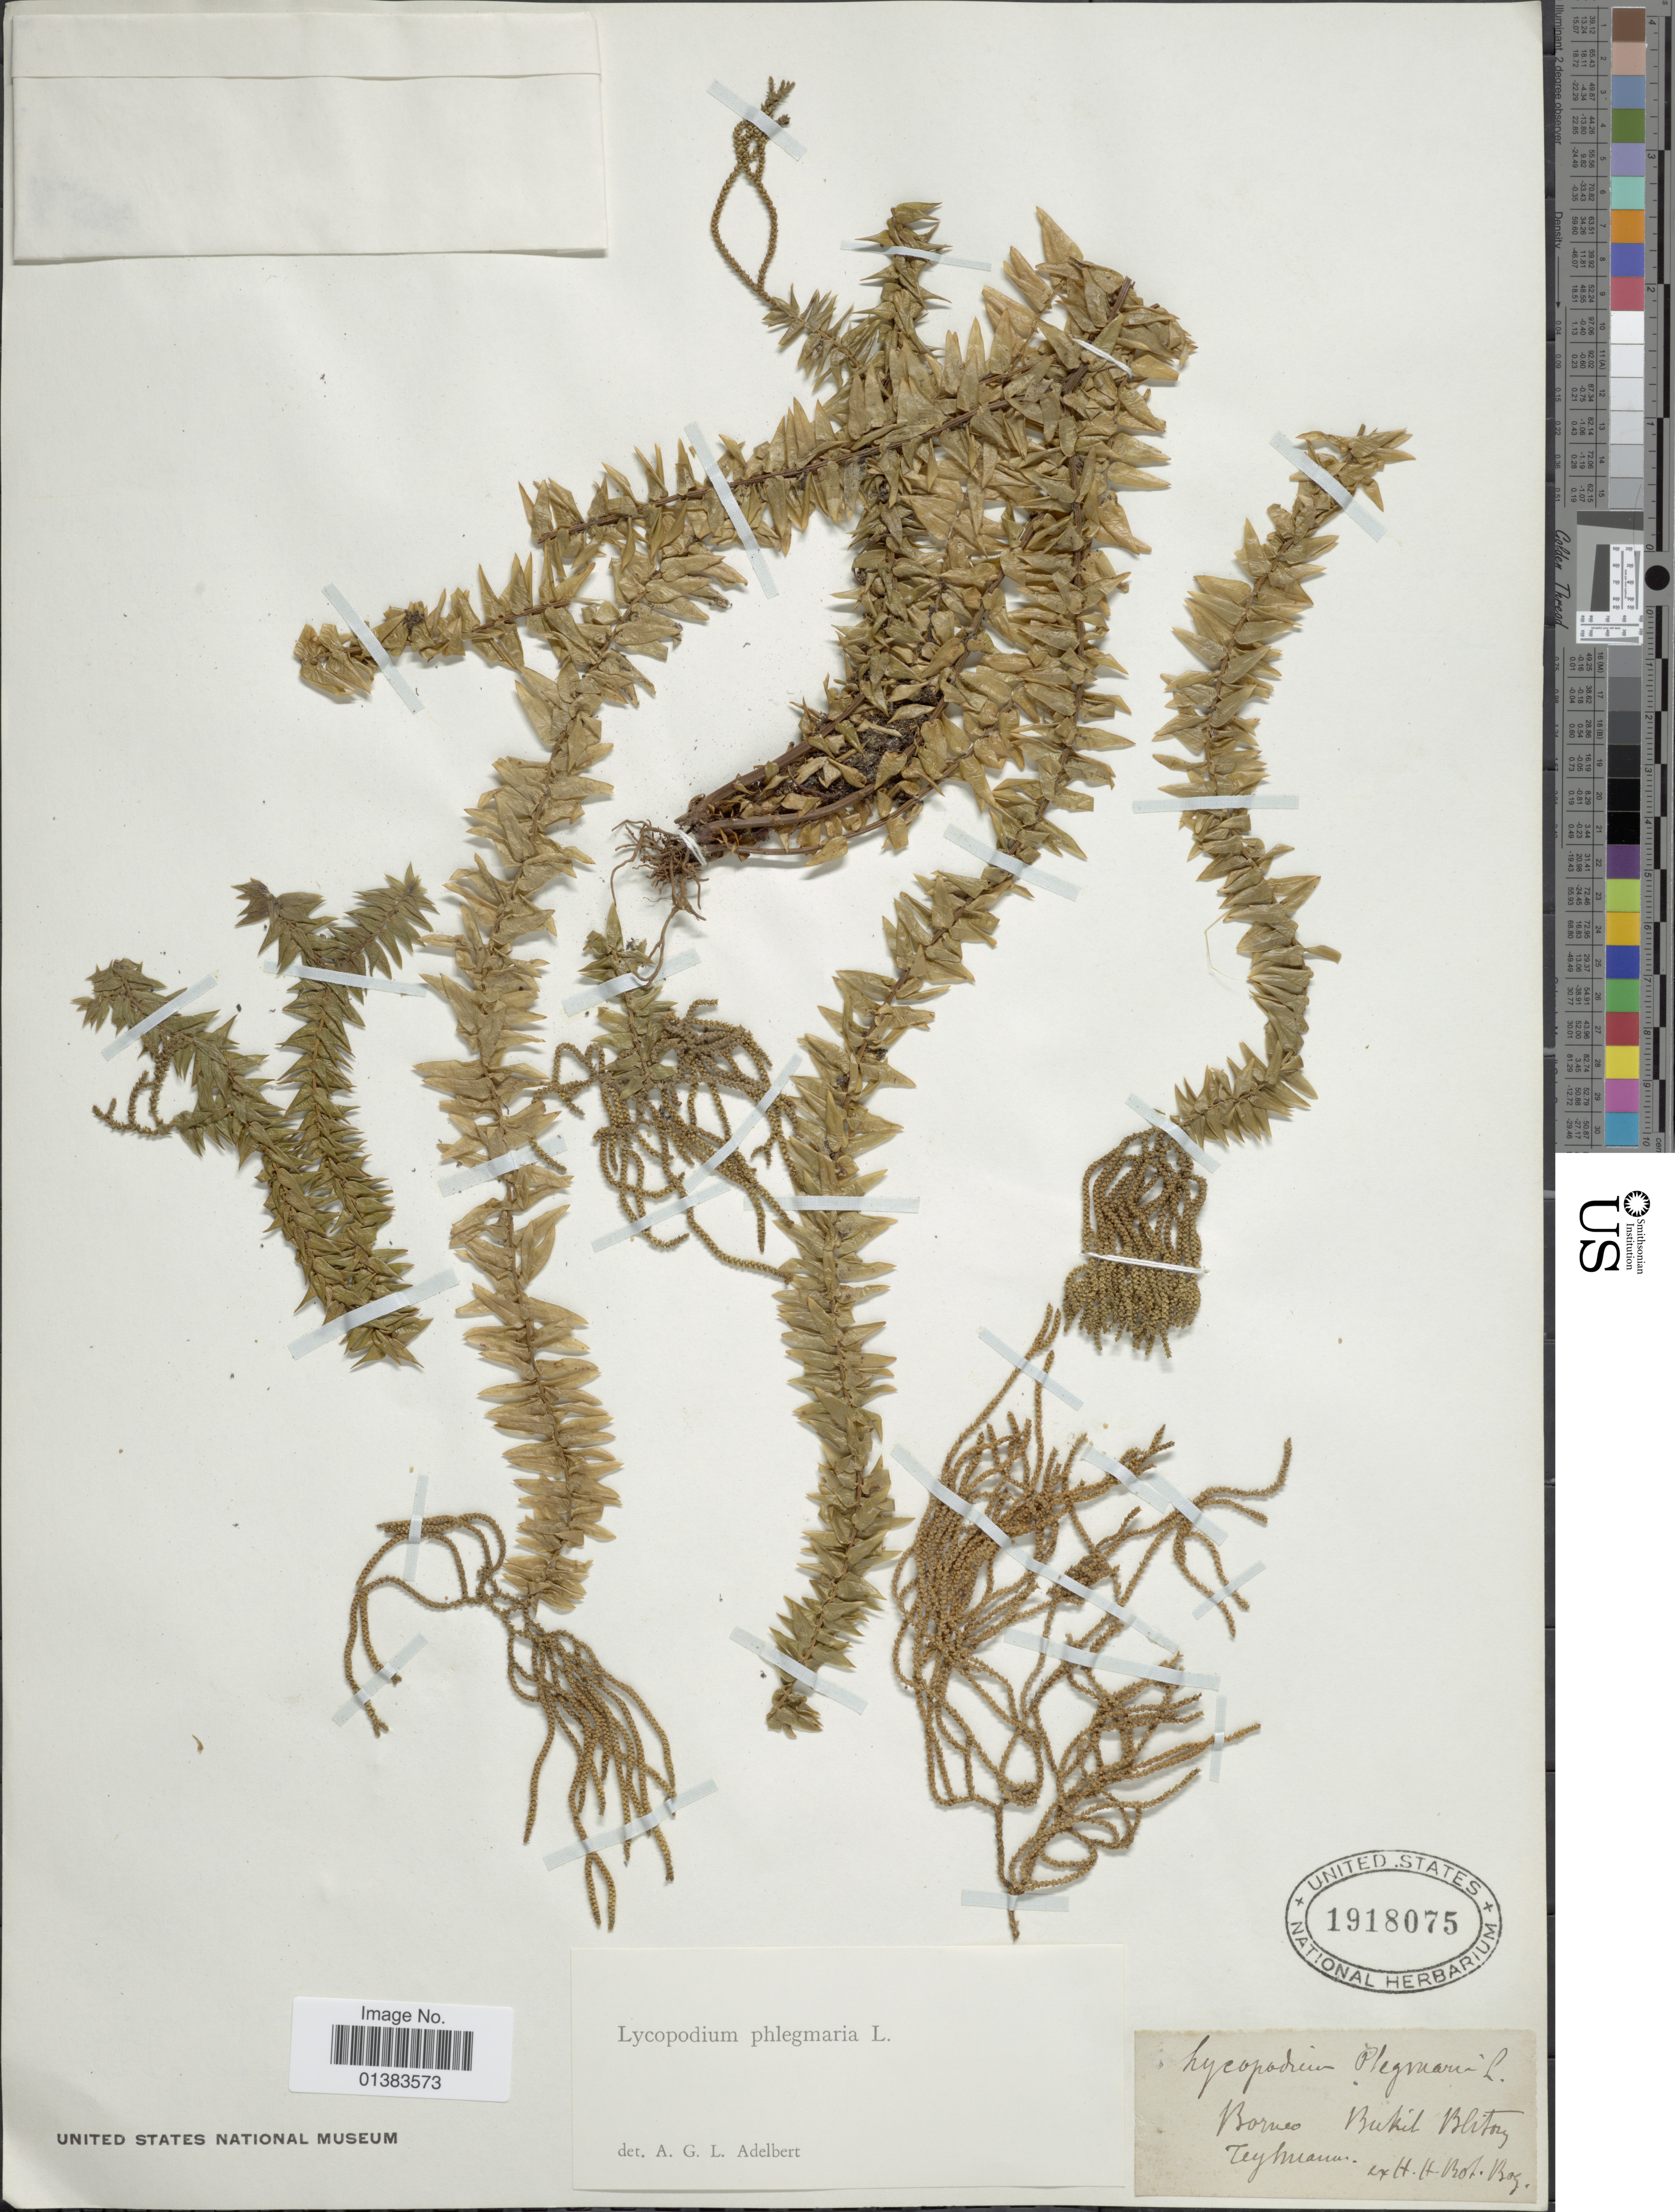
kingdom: Plantae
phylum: Tracheophyta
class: Lycopodiopsida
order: Lycopodiales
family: Lycopodiaceae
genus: Phlegmariurus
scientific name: Phlegmariurus phlegmaria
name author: (L.) Holub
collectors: Teysmann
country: Malaysia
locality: Borneo, Bukit Bliton [interpreted]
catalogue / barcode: US 1918075